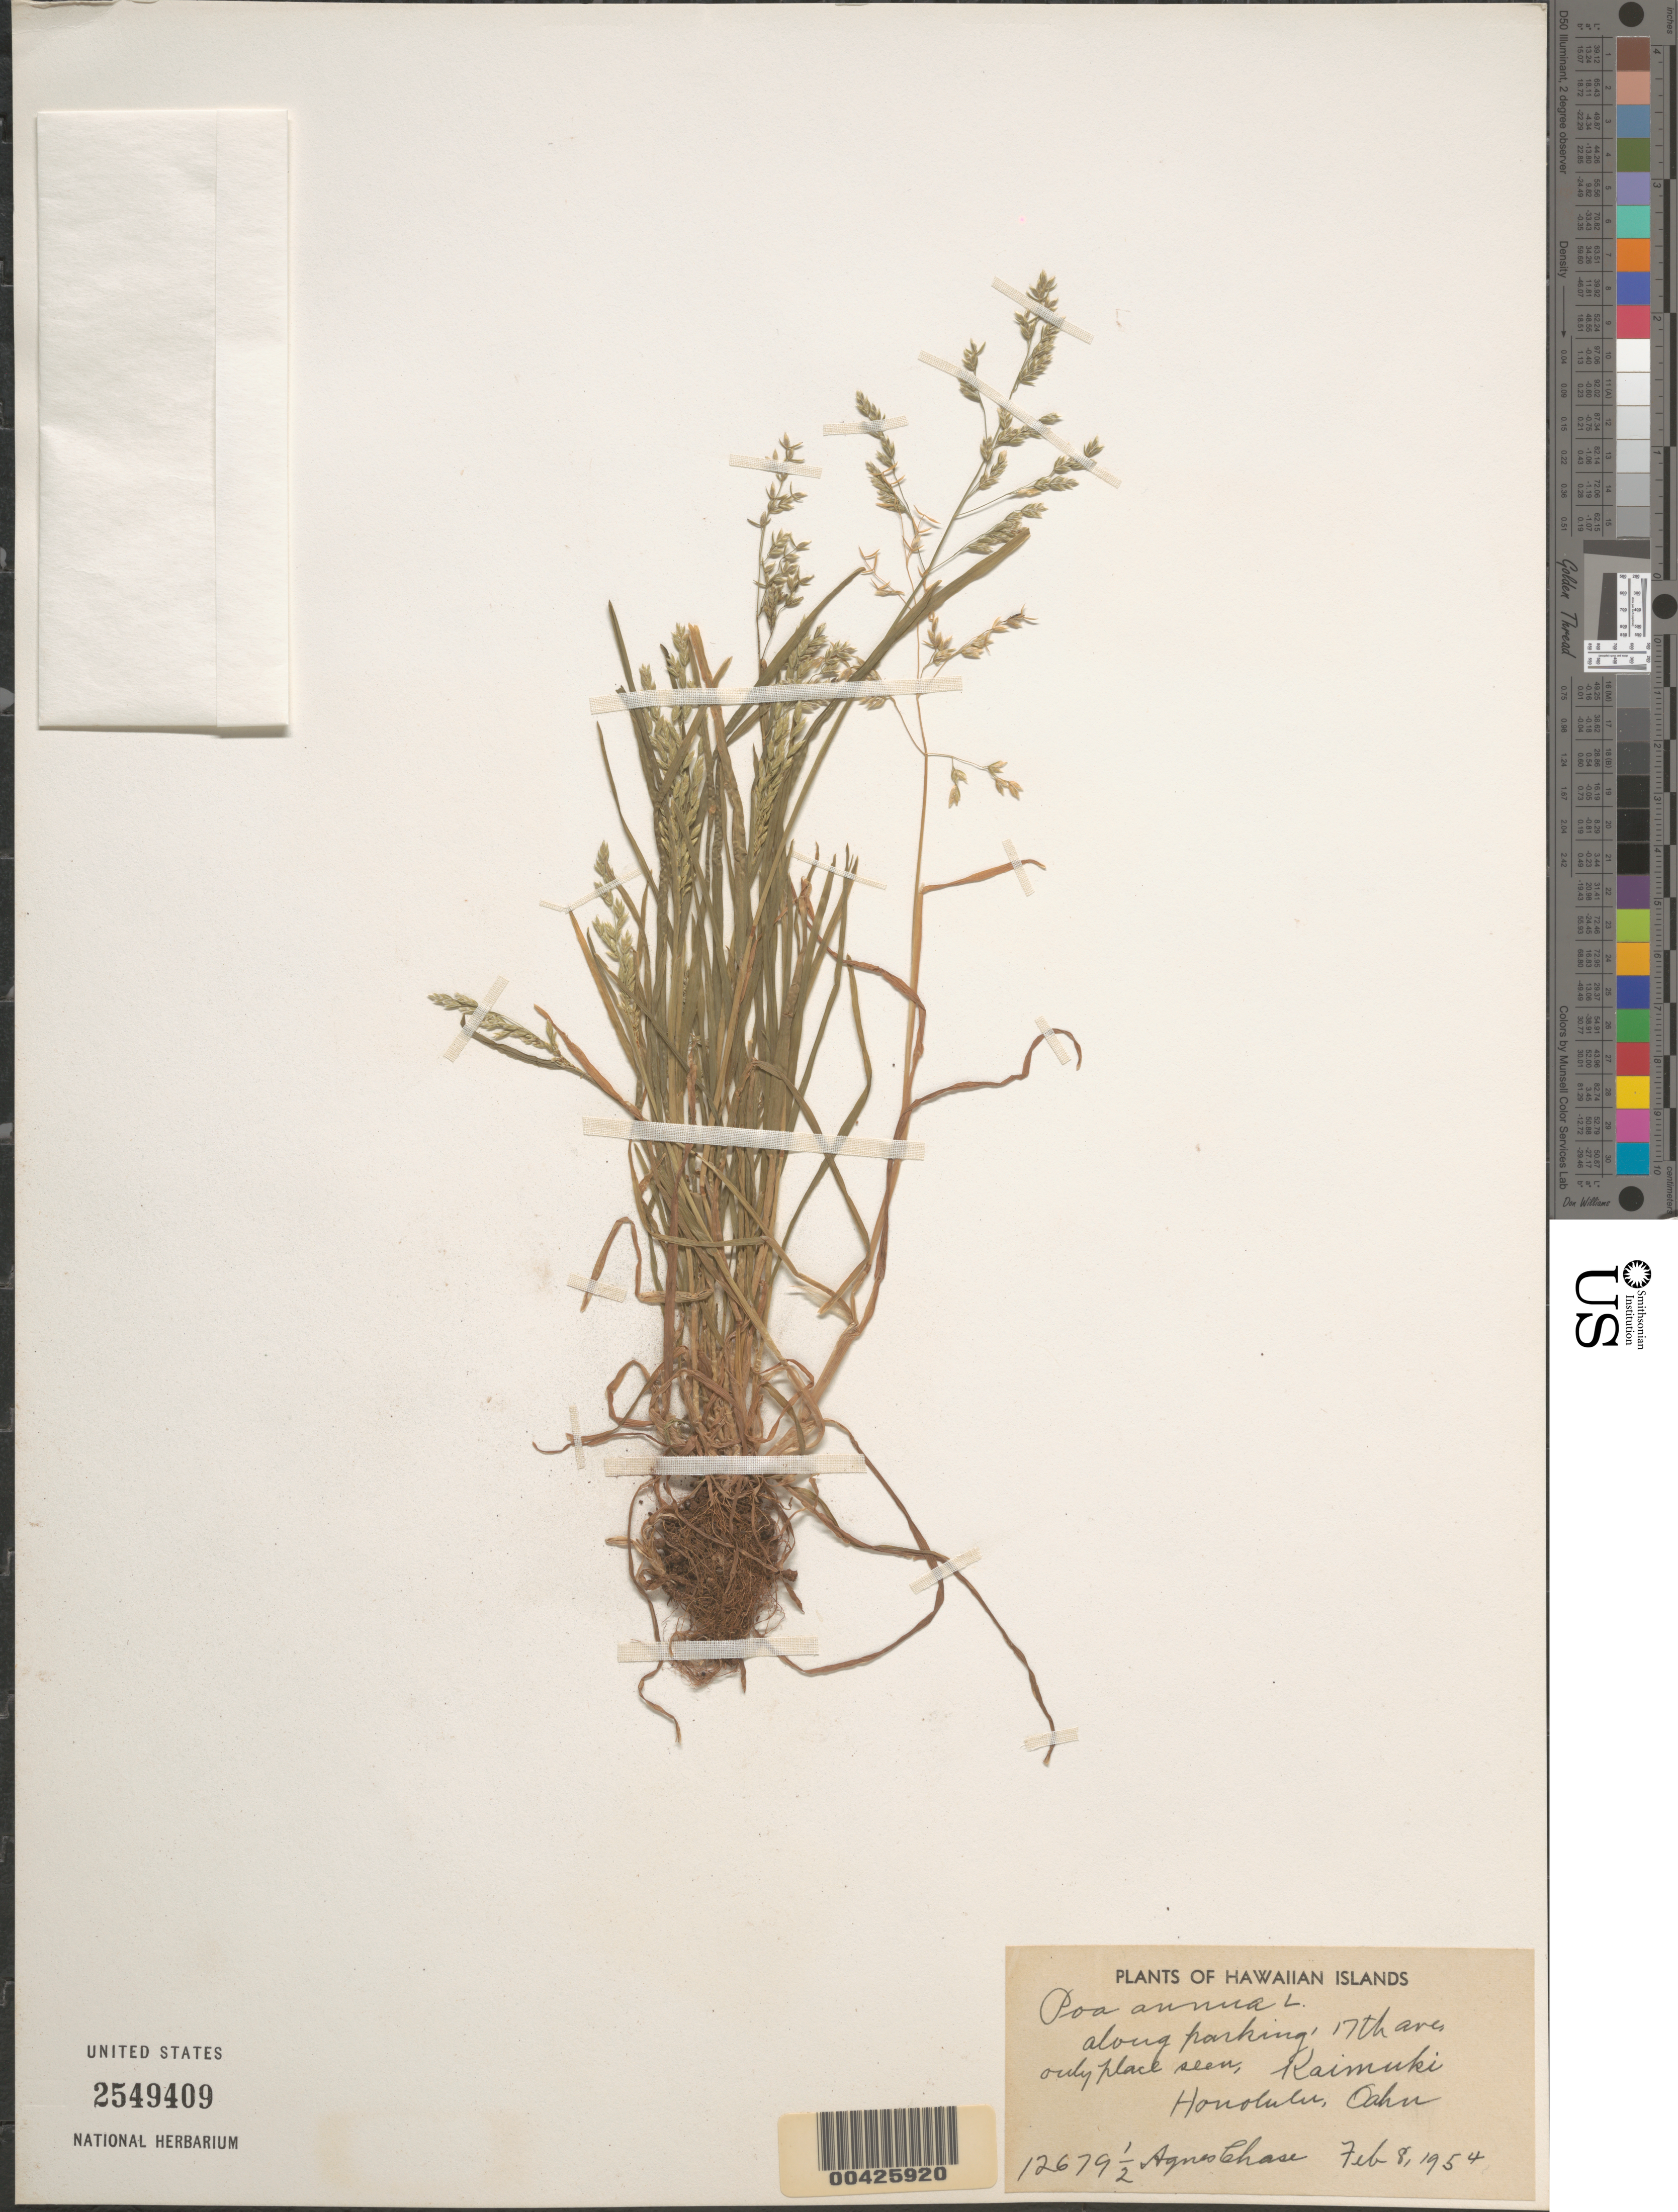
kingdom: Plantae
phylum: Tracheophyta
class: Liliopsida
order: Poales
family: Poaceae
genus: Poa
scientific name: Poa annua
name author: L.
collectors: A. Chase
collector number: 12679.5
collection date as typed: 8 Feb 1954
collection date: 1954-02-08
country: United States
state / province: Hawaii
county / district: Honolulu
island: Oahu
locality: Along parking, 17th Ave., Kaimuki, Honolulu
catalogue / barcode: US 2549409